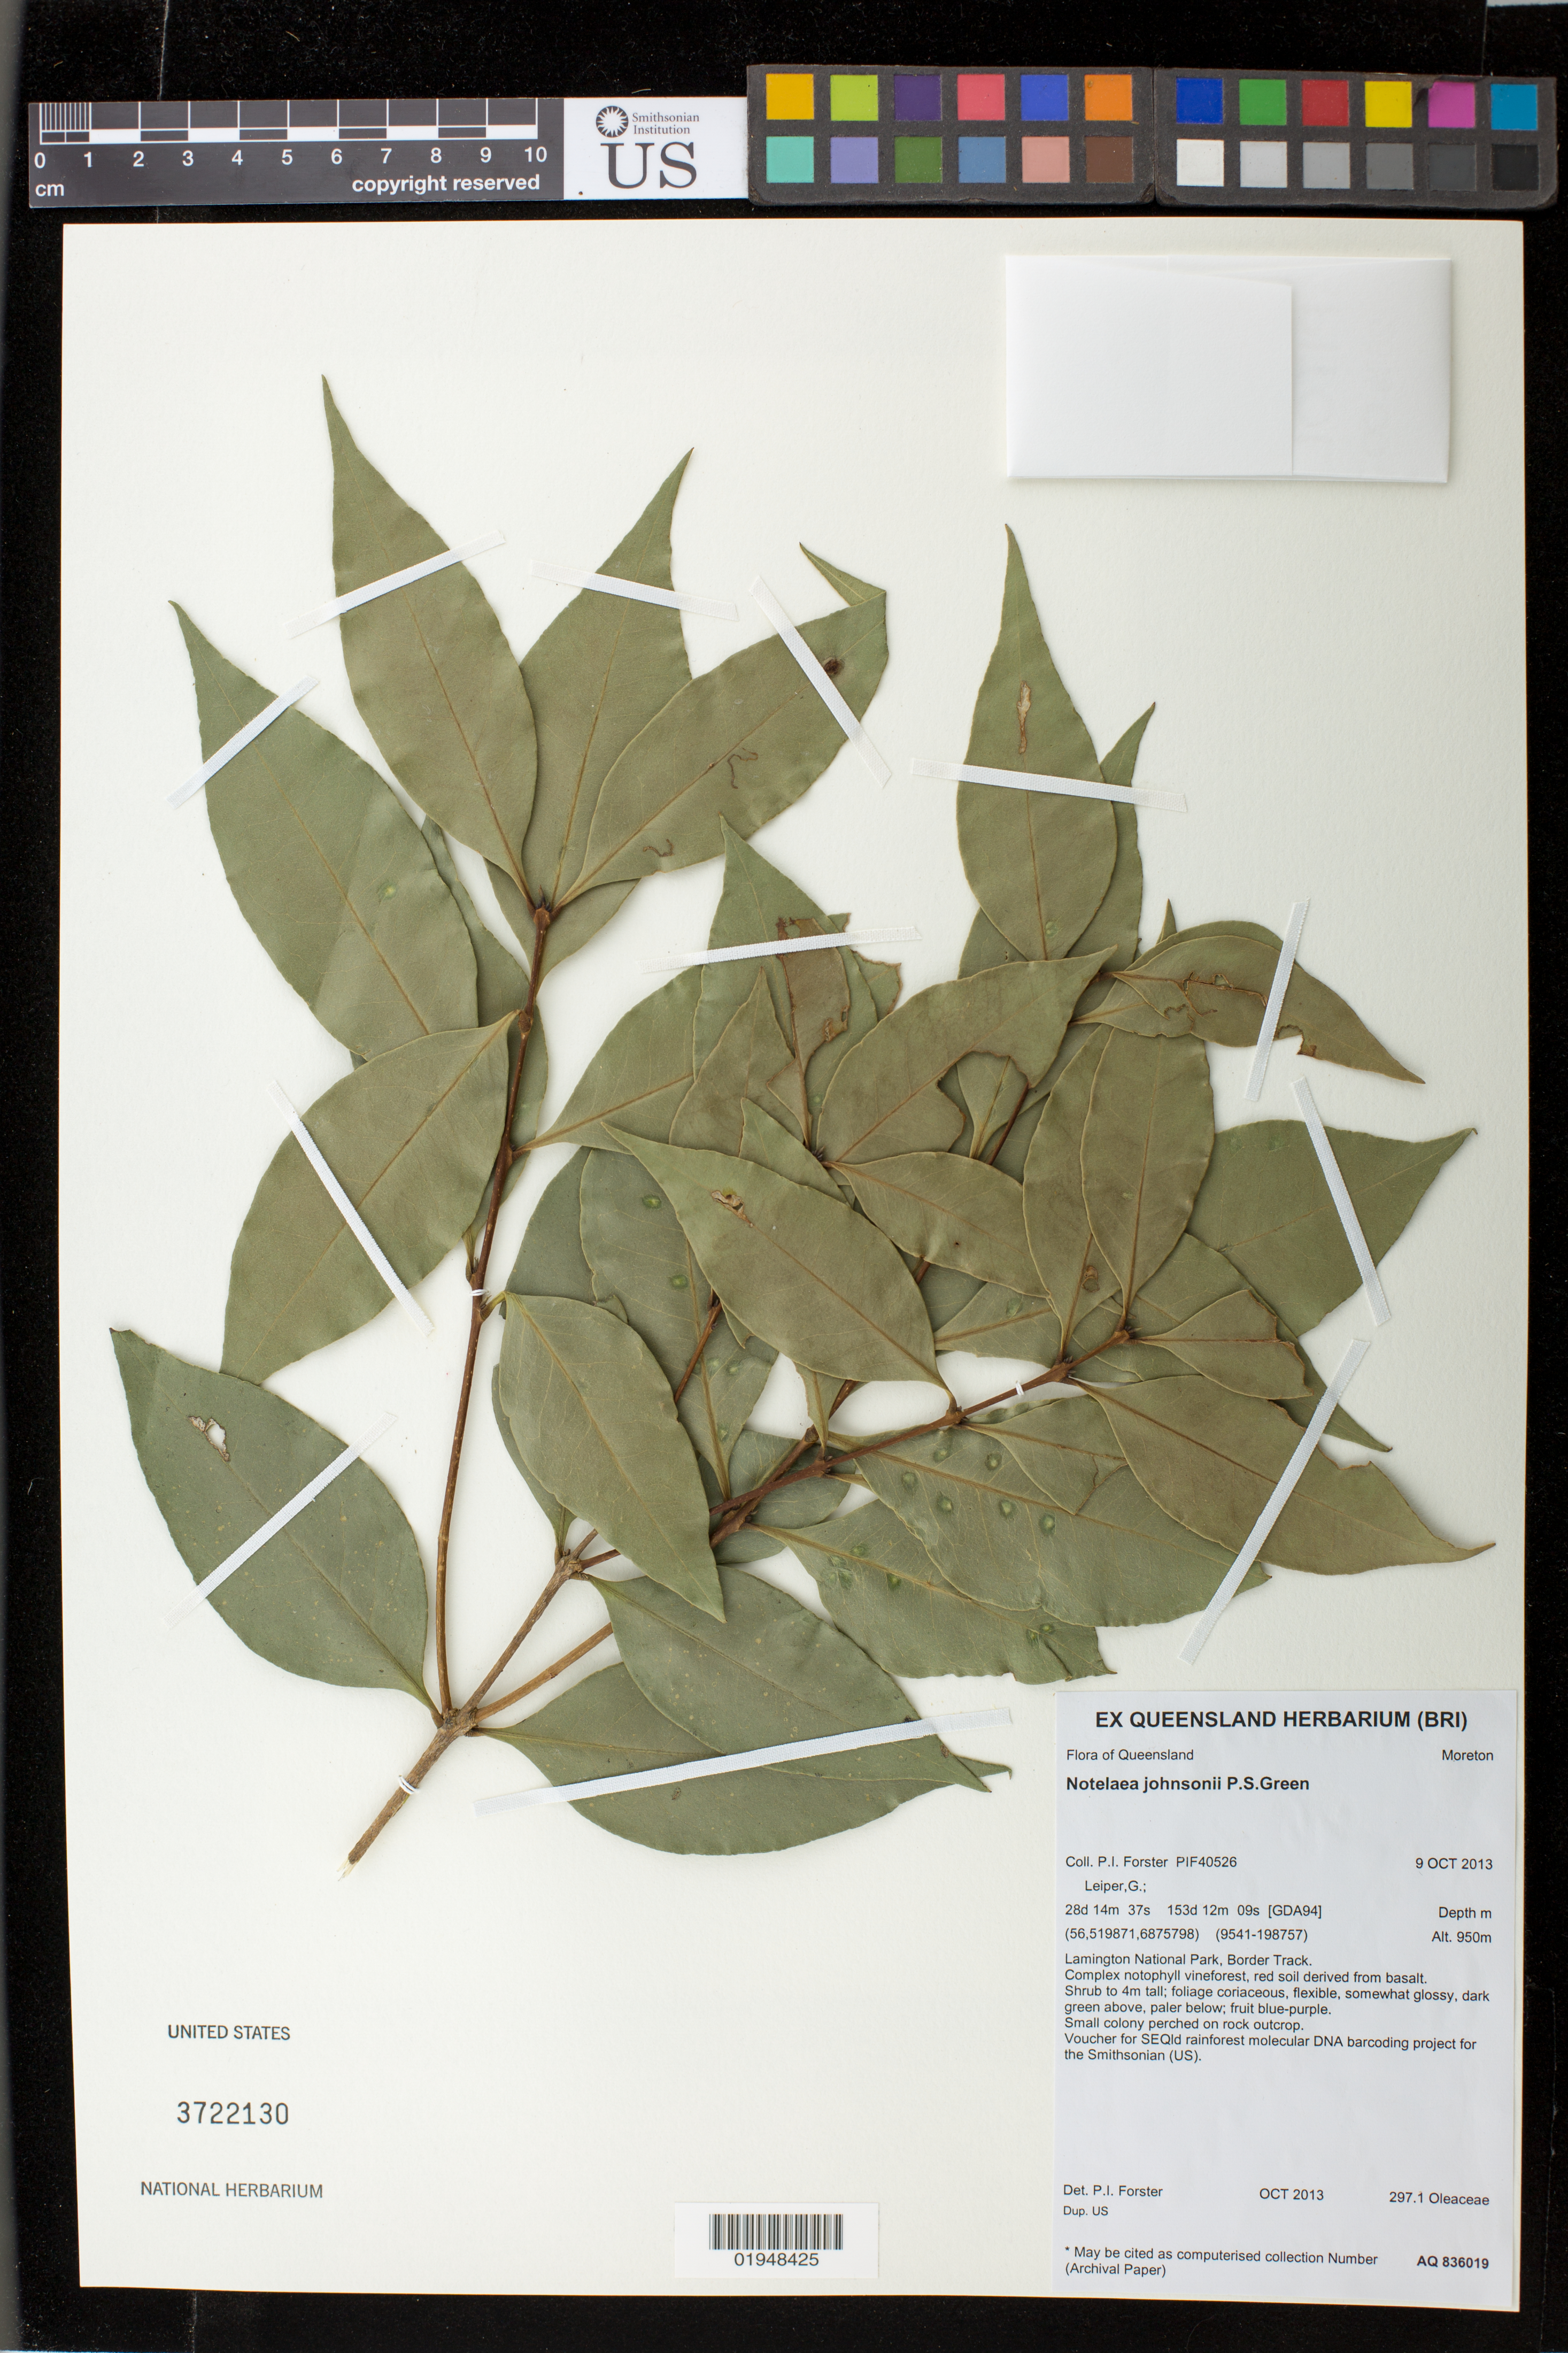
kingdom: Plantae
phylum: Tracheophyta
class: Magnoliopsida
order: Lamiales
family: Oleaceae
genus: Notelaea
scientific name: Notelaea johnsonii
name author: P.S. Green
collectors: P. I. Forster & G. Leiper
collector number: PIF 40526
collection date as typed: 9 Oct 2013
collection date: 2013-10-09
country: Australia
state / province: Queensland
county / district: Moreton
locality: Lamington National Park, Mt Merino summit area.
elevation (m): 1125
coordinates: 28 15 12 S, 153 11 39 E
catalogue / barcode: US 3722130